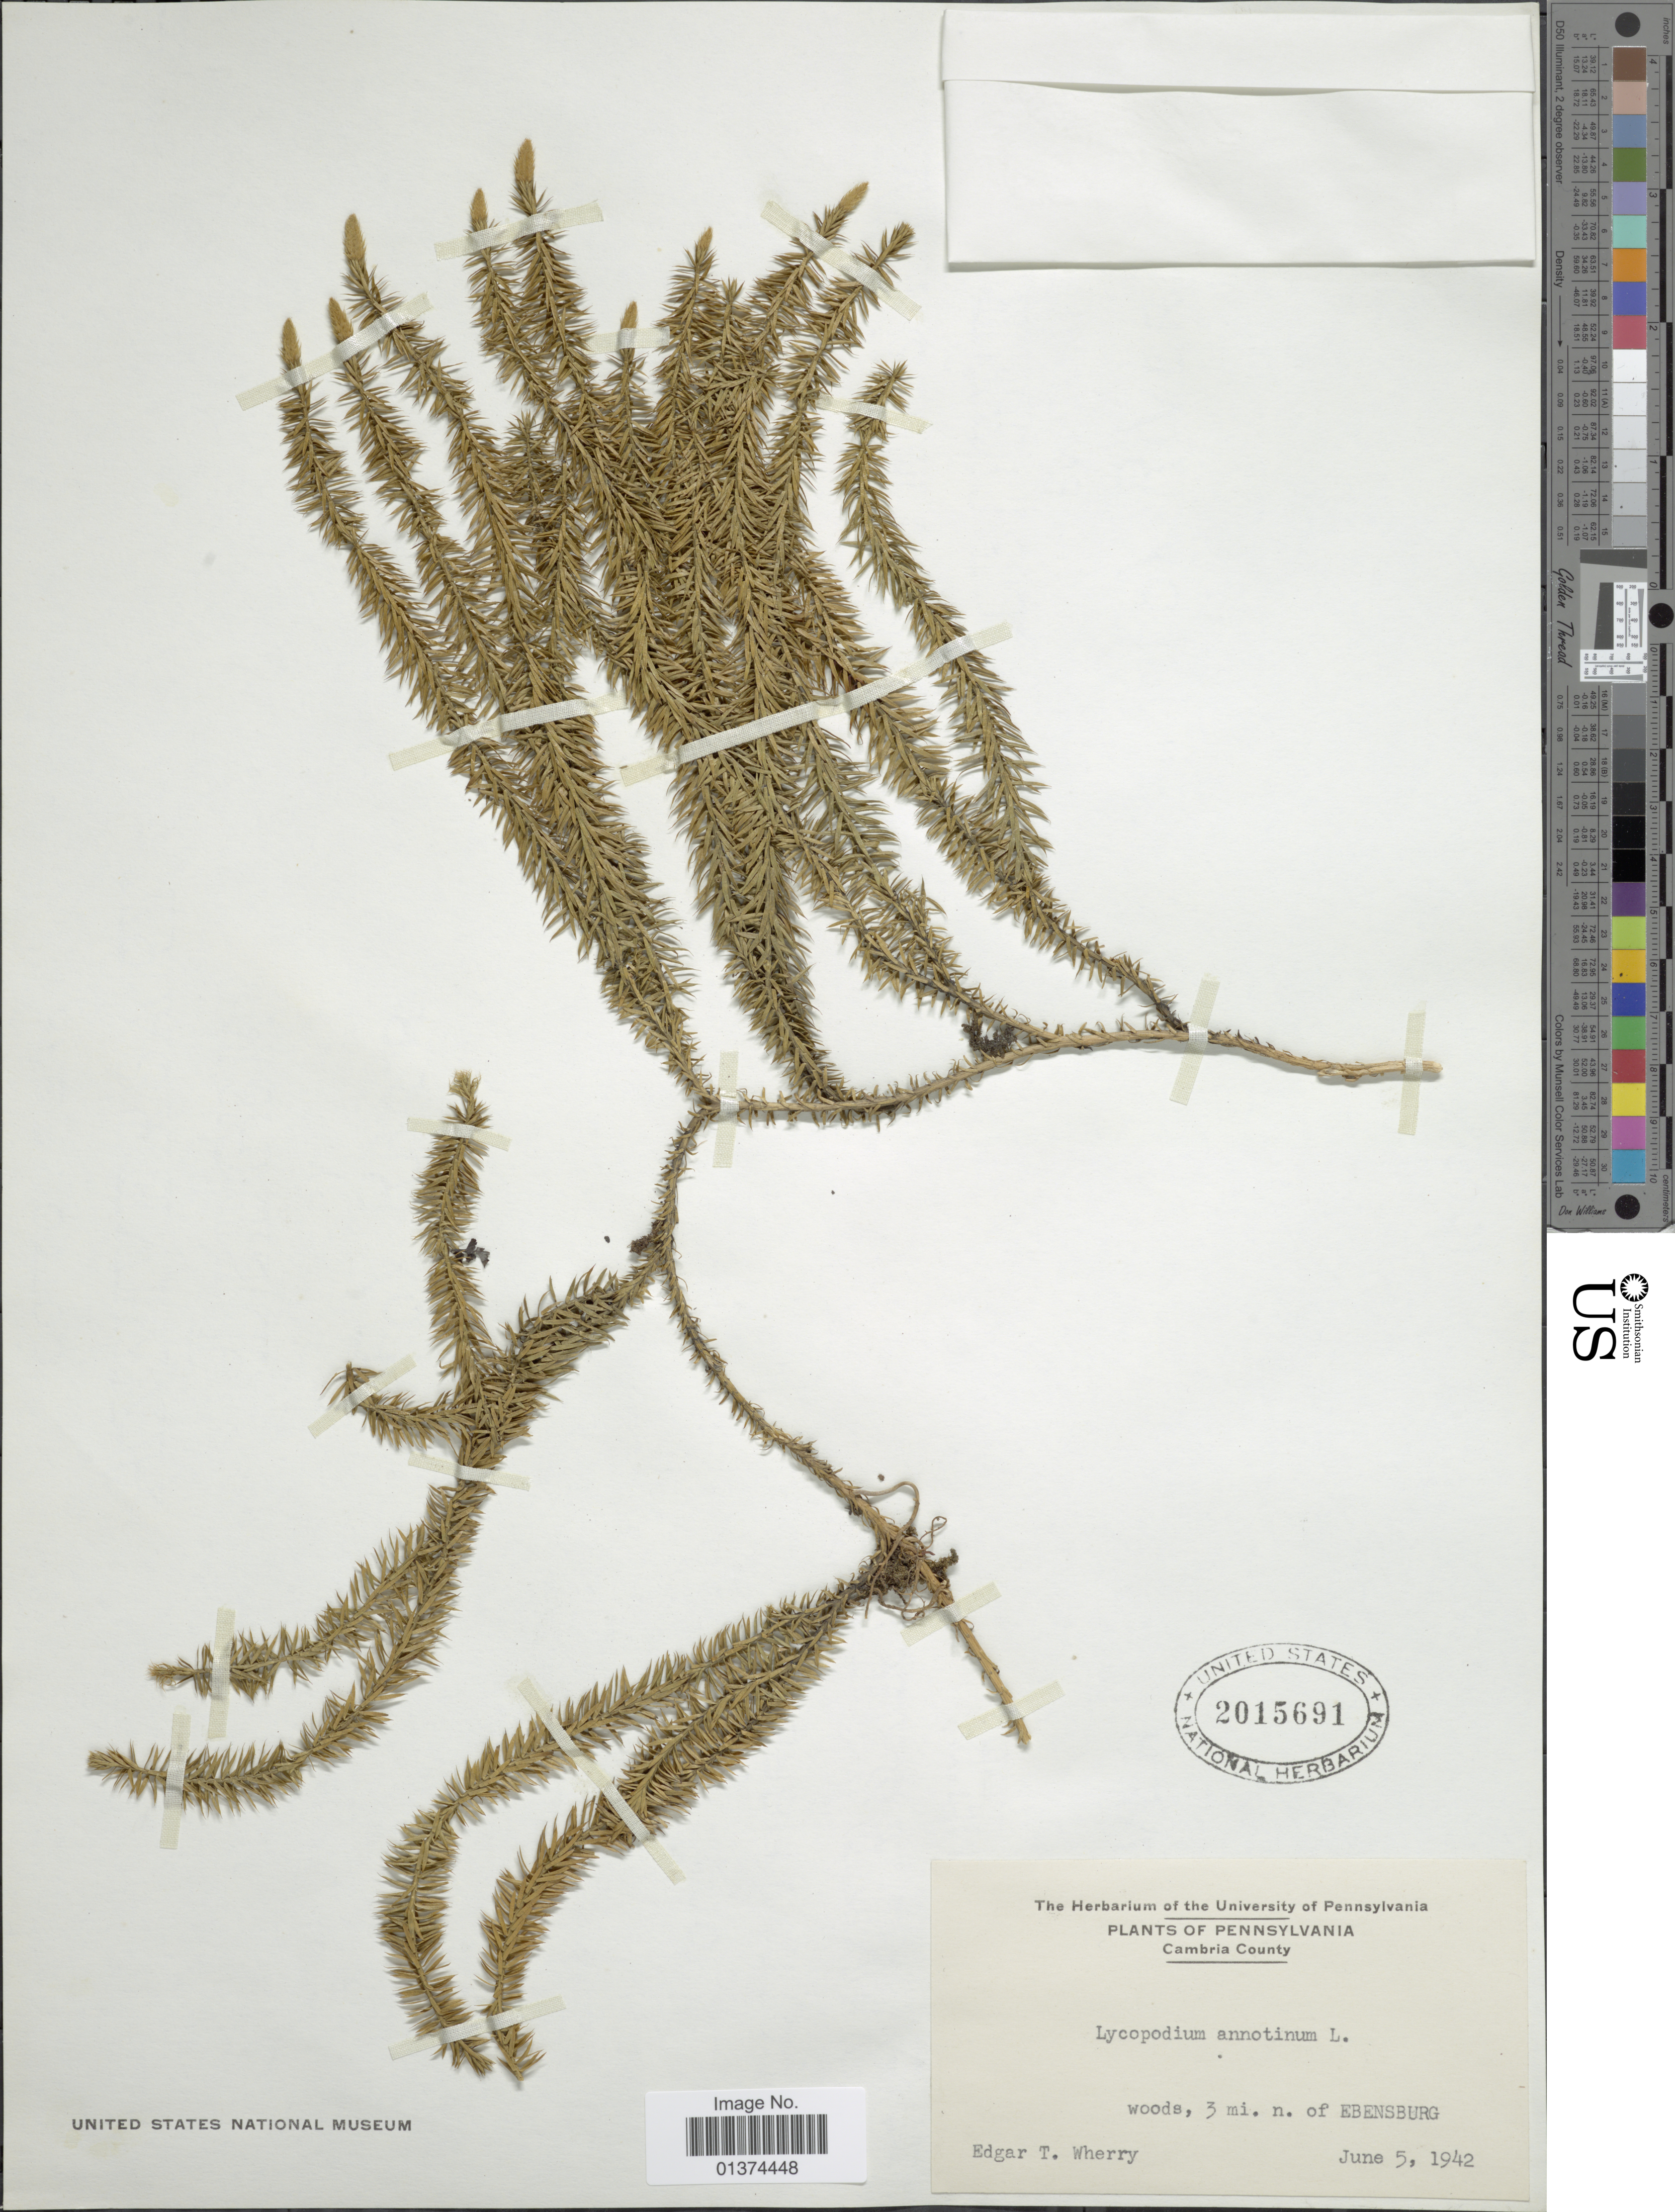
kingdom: Plantae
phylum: Tracheophyta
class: Lycopodiopsida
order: Lycopodiales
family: Lycopodiaceae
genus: Spinulum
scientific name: Spinulum annotinum subsp. annotinum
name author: (L.) A. Haines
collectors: E. T. Wherry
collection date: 1942-06-05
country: United States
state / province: Pennsylvania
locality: Cambria County, woods, 3 mi. n. of Ebensburg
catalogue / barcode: US 2015691